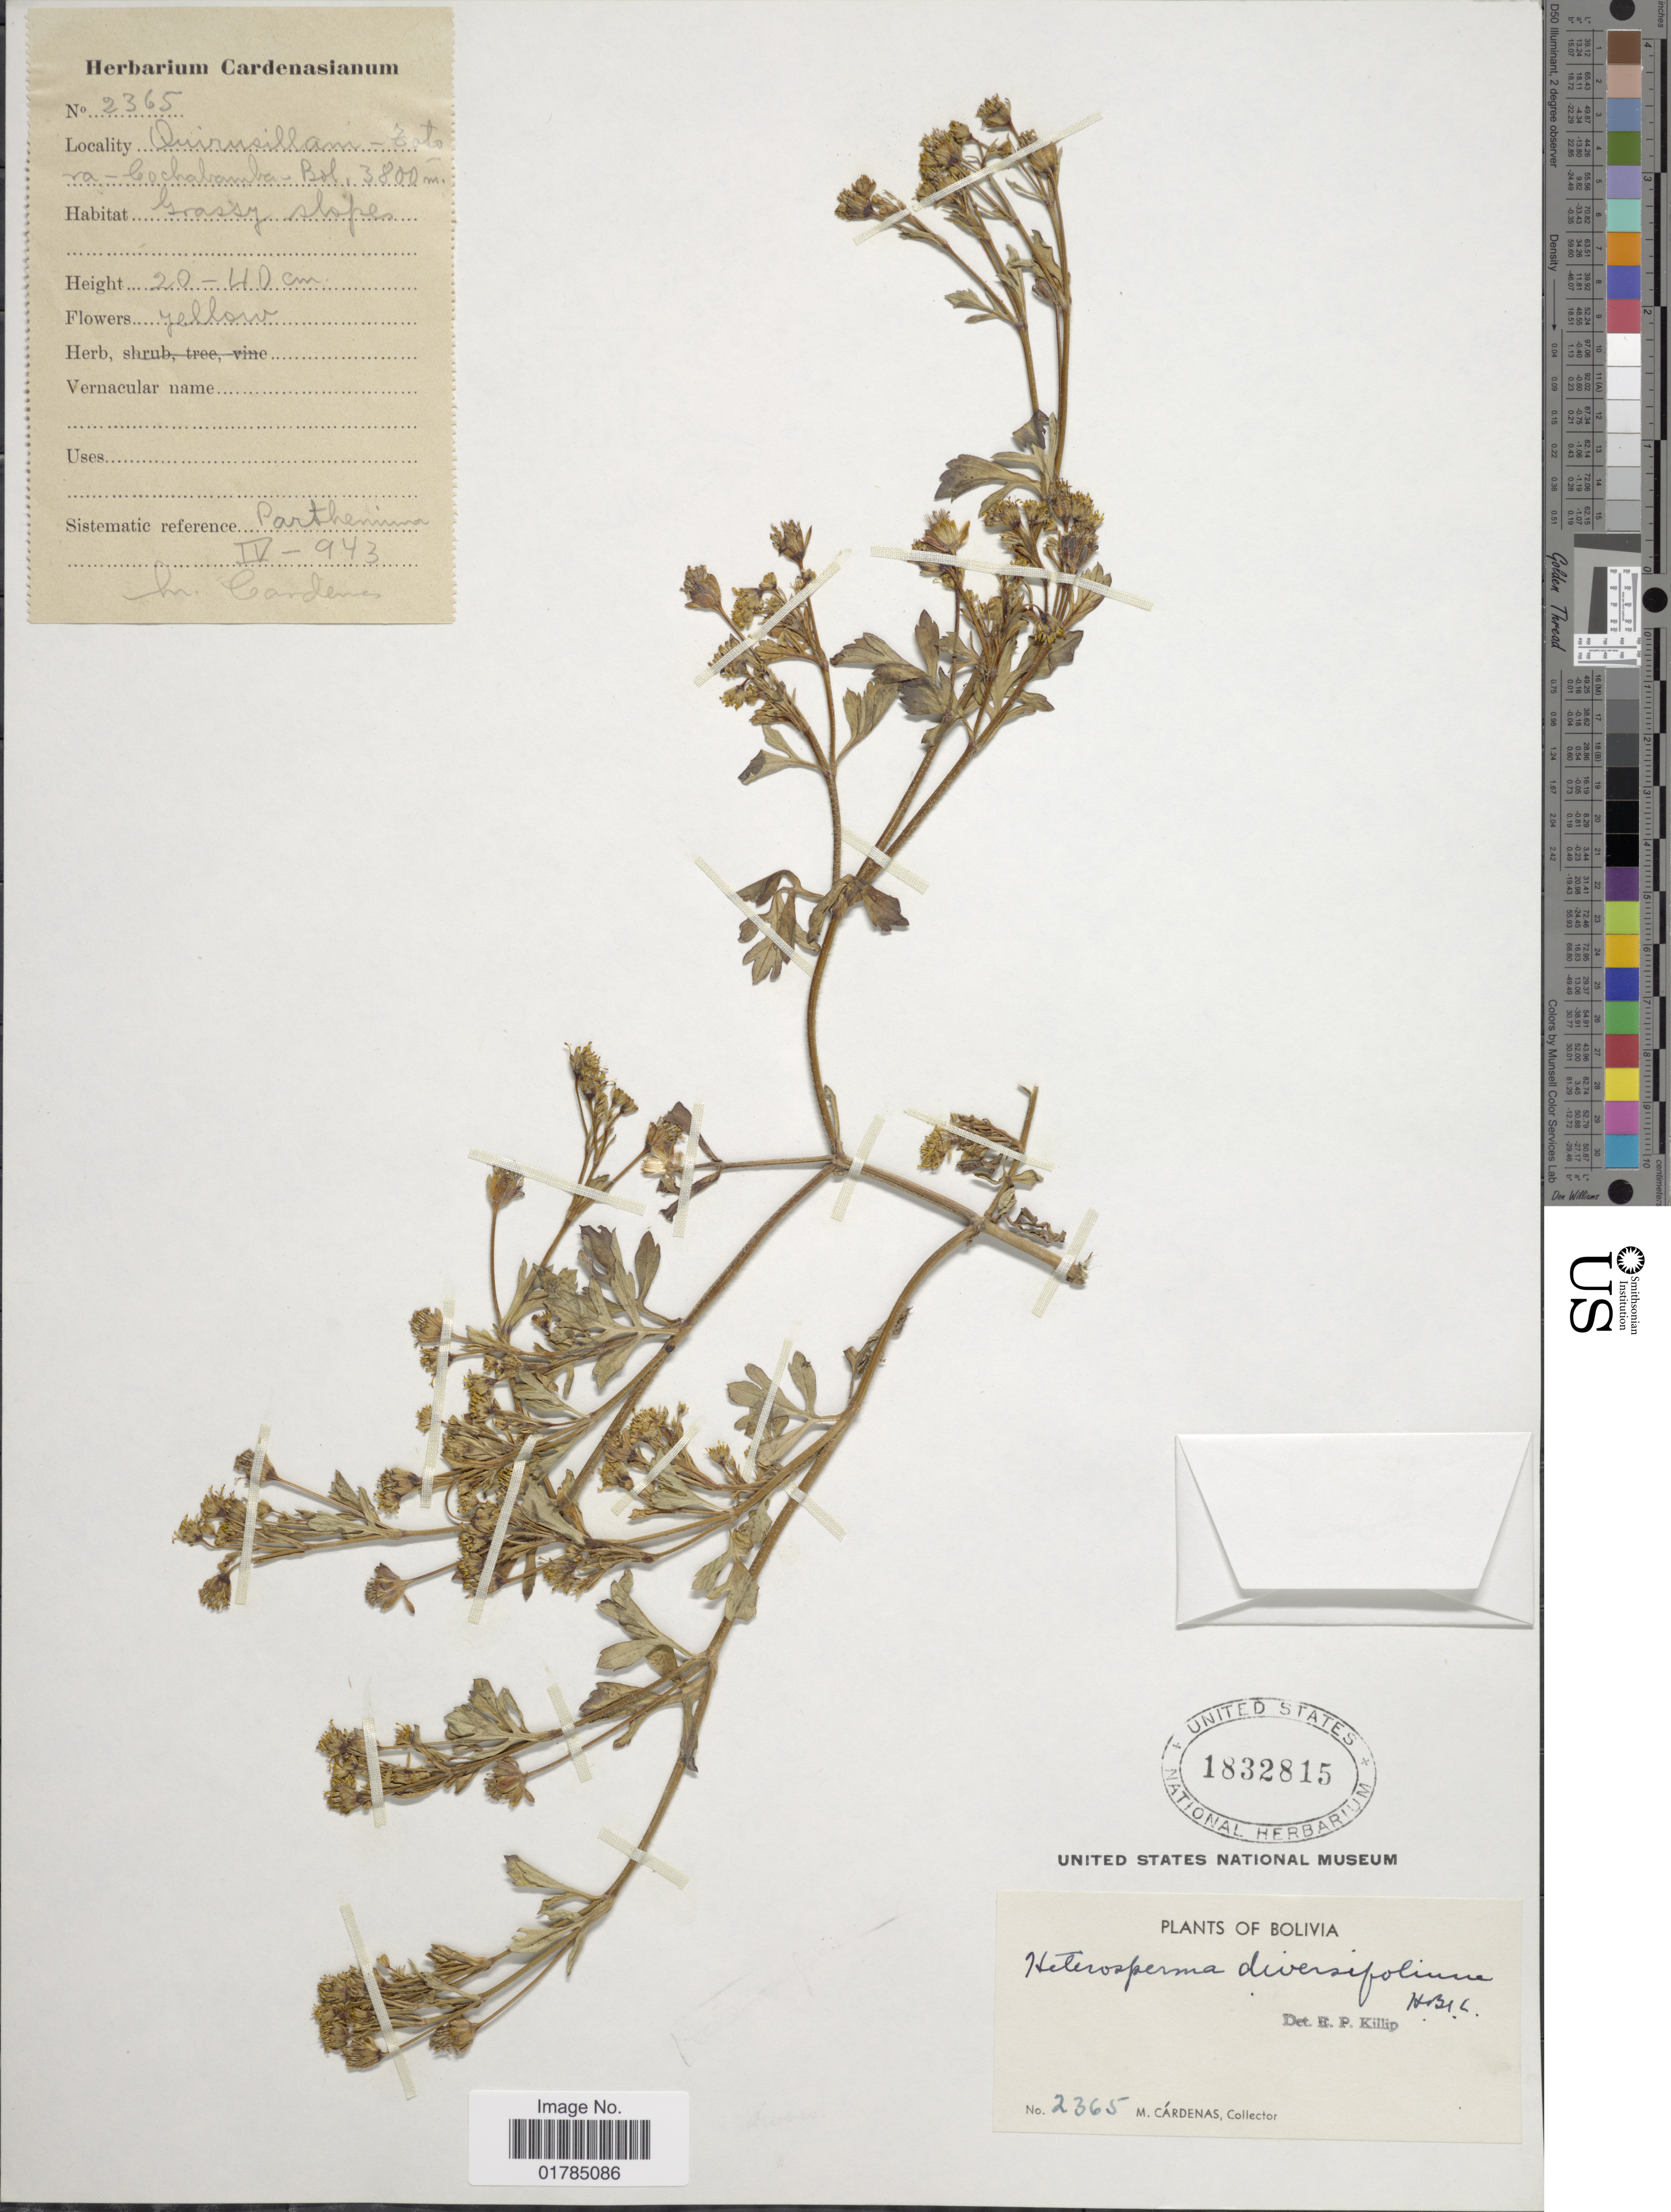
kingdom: Plantae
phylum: Tracheophyta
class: Magnoliopsida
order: Asterales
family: Asteraceae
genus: Heterosperma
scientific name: Heterosperma diversifolium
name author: Kunth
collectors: M. Cárdenas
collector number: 365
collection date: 1943-04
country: Bolivia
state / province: Cochabamba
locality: Quirnsillam-Totora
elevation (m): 3800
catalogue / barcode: US 1832815